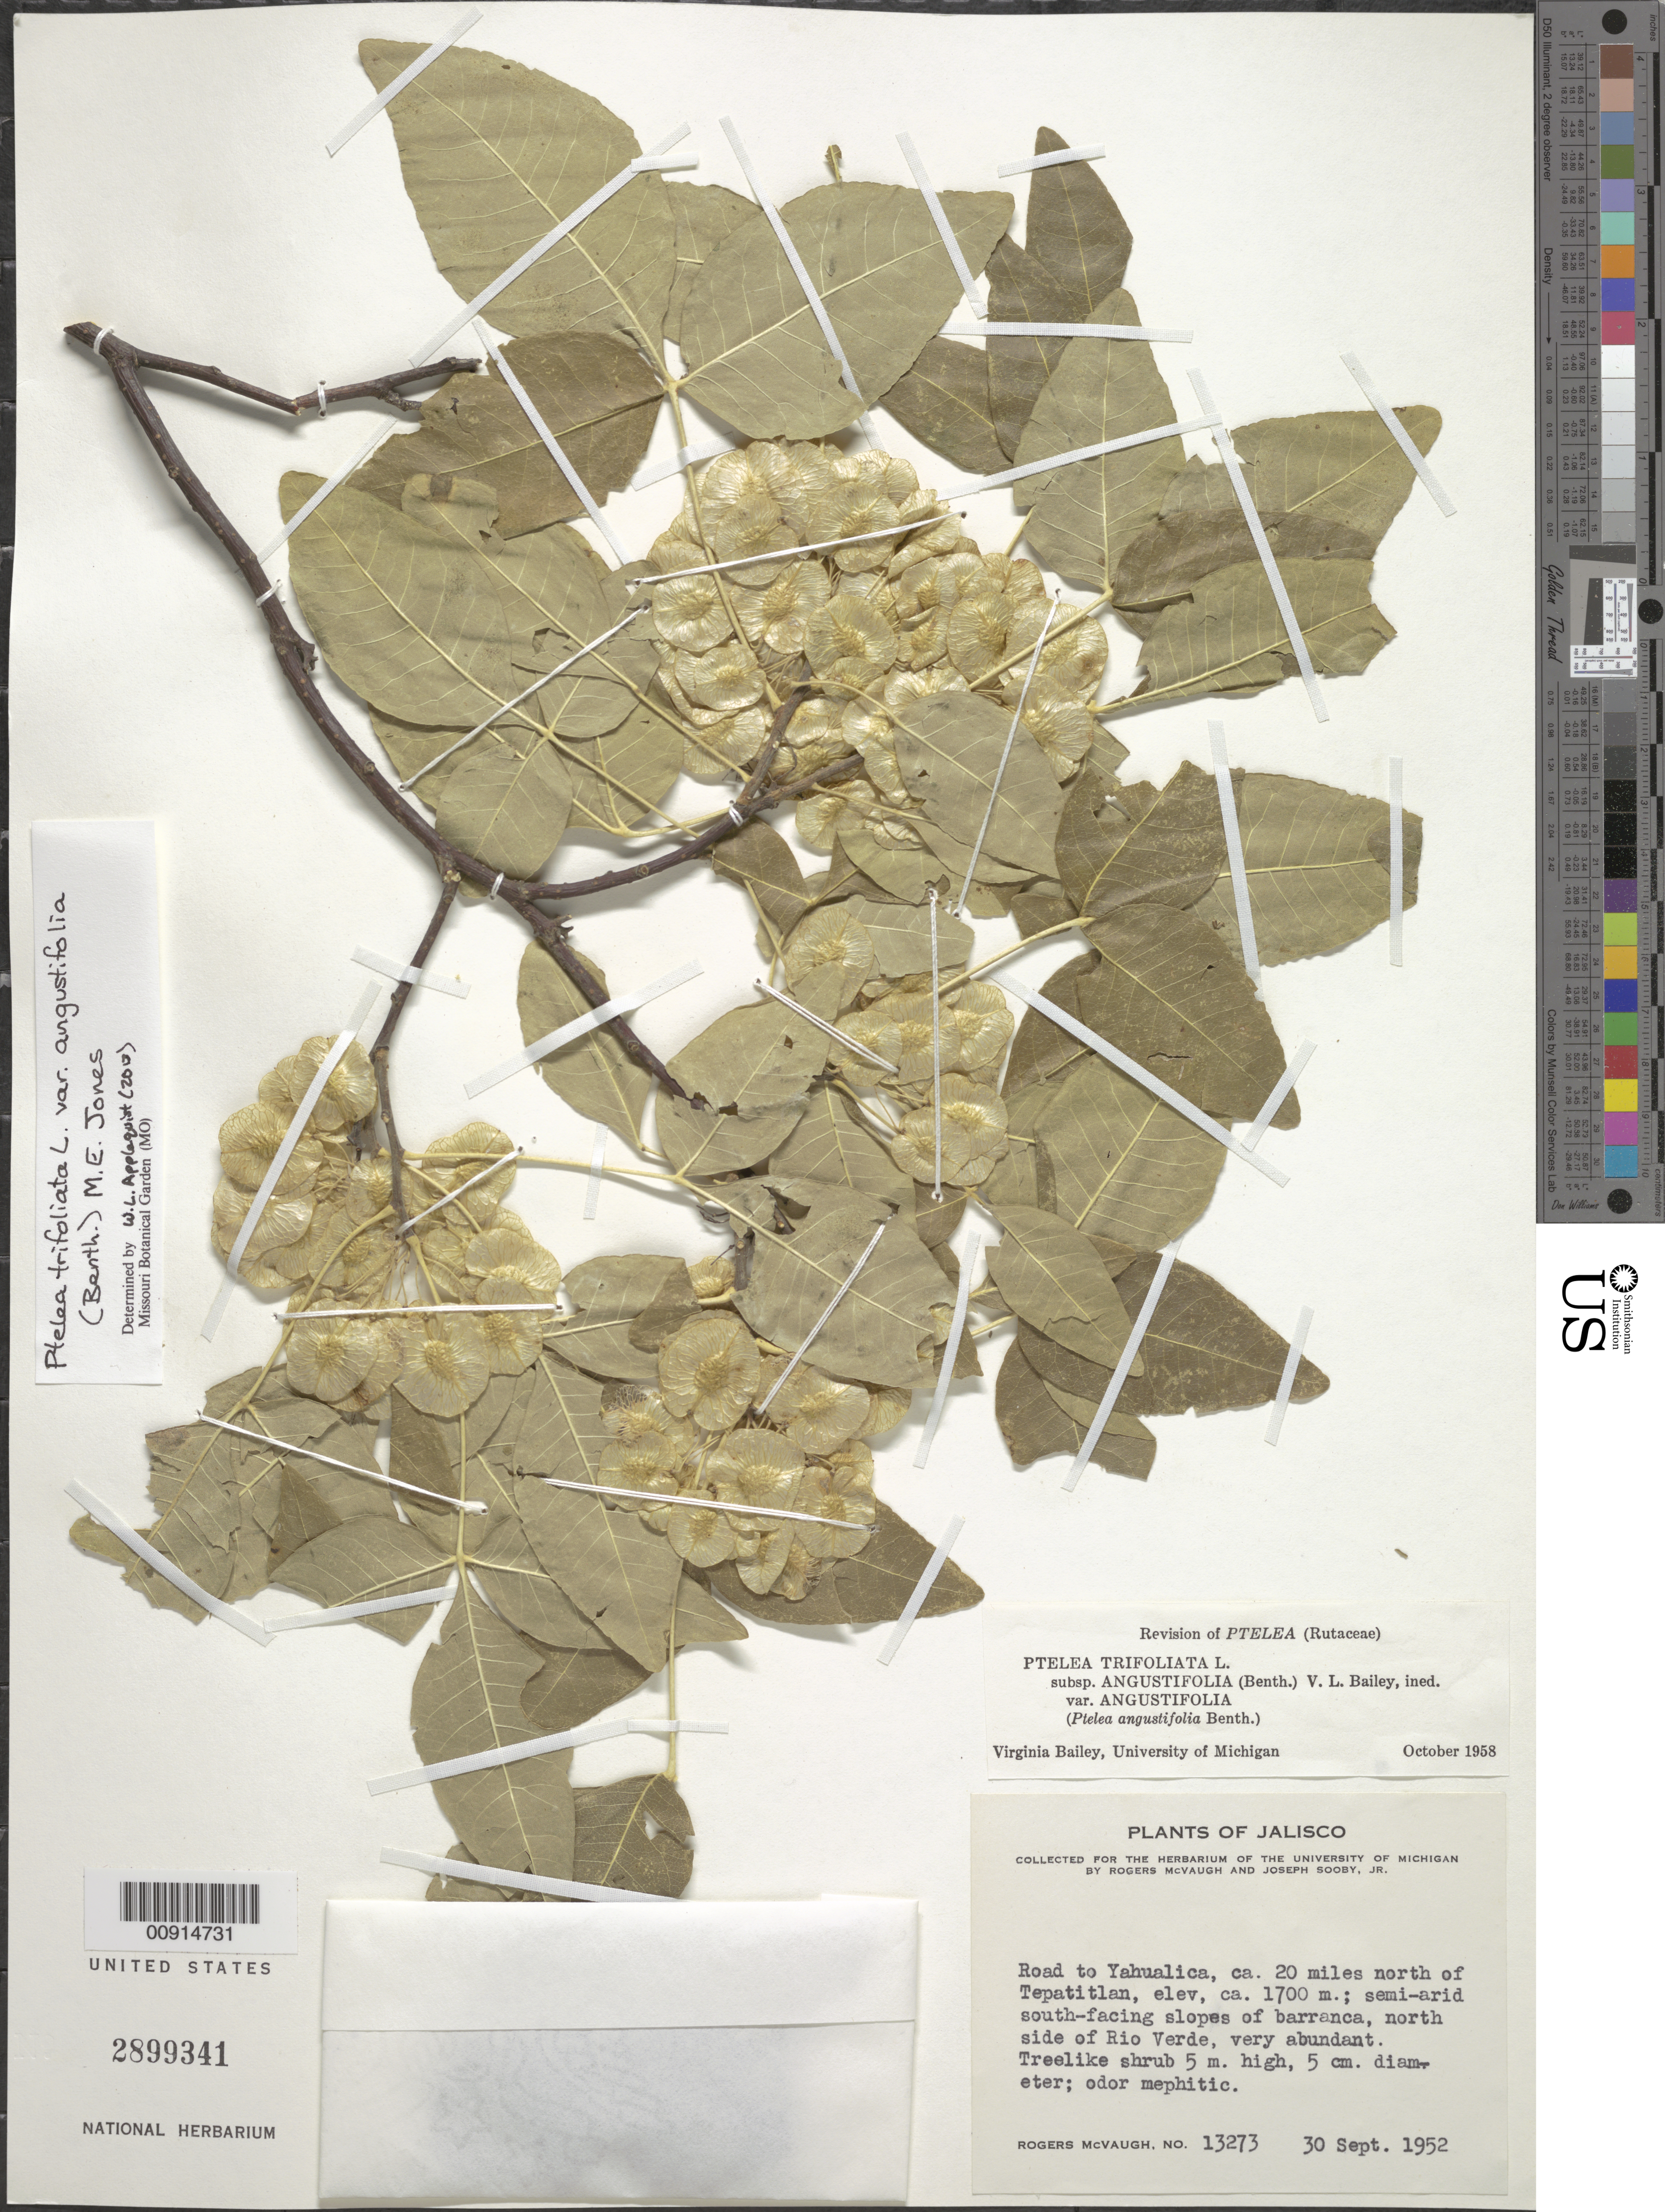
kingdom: Plantae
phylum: Tracheophyta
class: Magnoliopsida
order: Sapindales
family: Rutaceae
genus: Ptelea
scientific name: Ptelea trifoliata subsp. angustifolia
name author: (Benth.) V. L. Bailey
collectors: R. McVaugh & J. Sooby Jr.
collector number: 13273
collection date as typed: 30 Sep 1952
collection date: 1952-09-30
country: Mexico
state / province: Jalisco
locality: Jalisco: Road to Yahualica, ca. 20 miles north of Tepatitlan. Semi-arid south-facing slopes of barranca, north side of Río Verde.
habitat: Semi-arid south-facing slopes of barranca.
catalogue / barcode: US 2899341